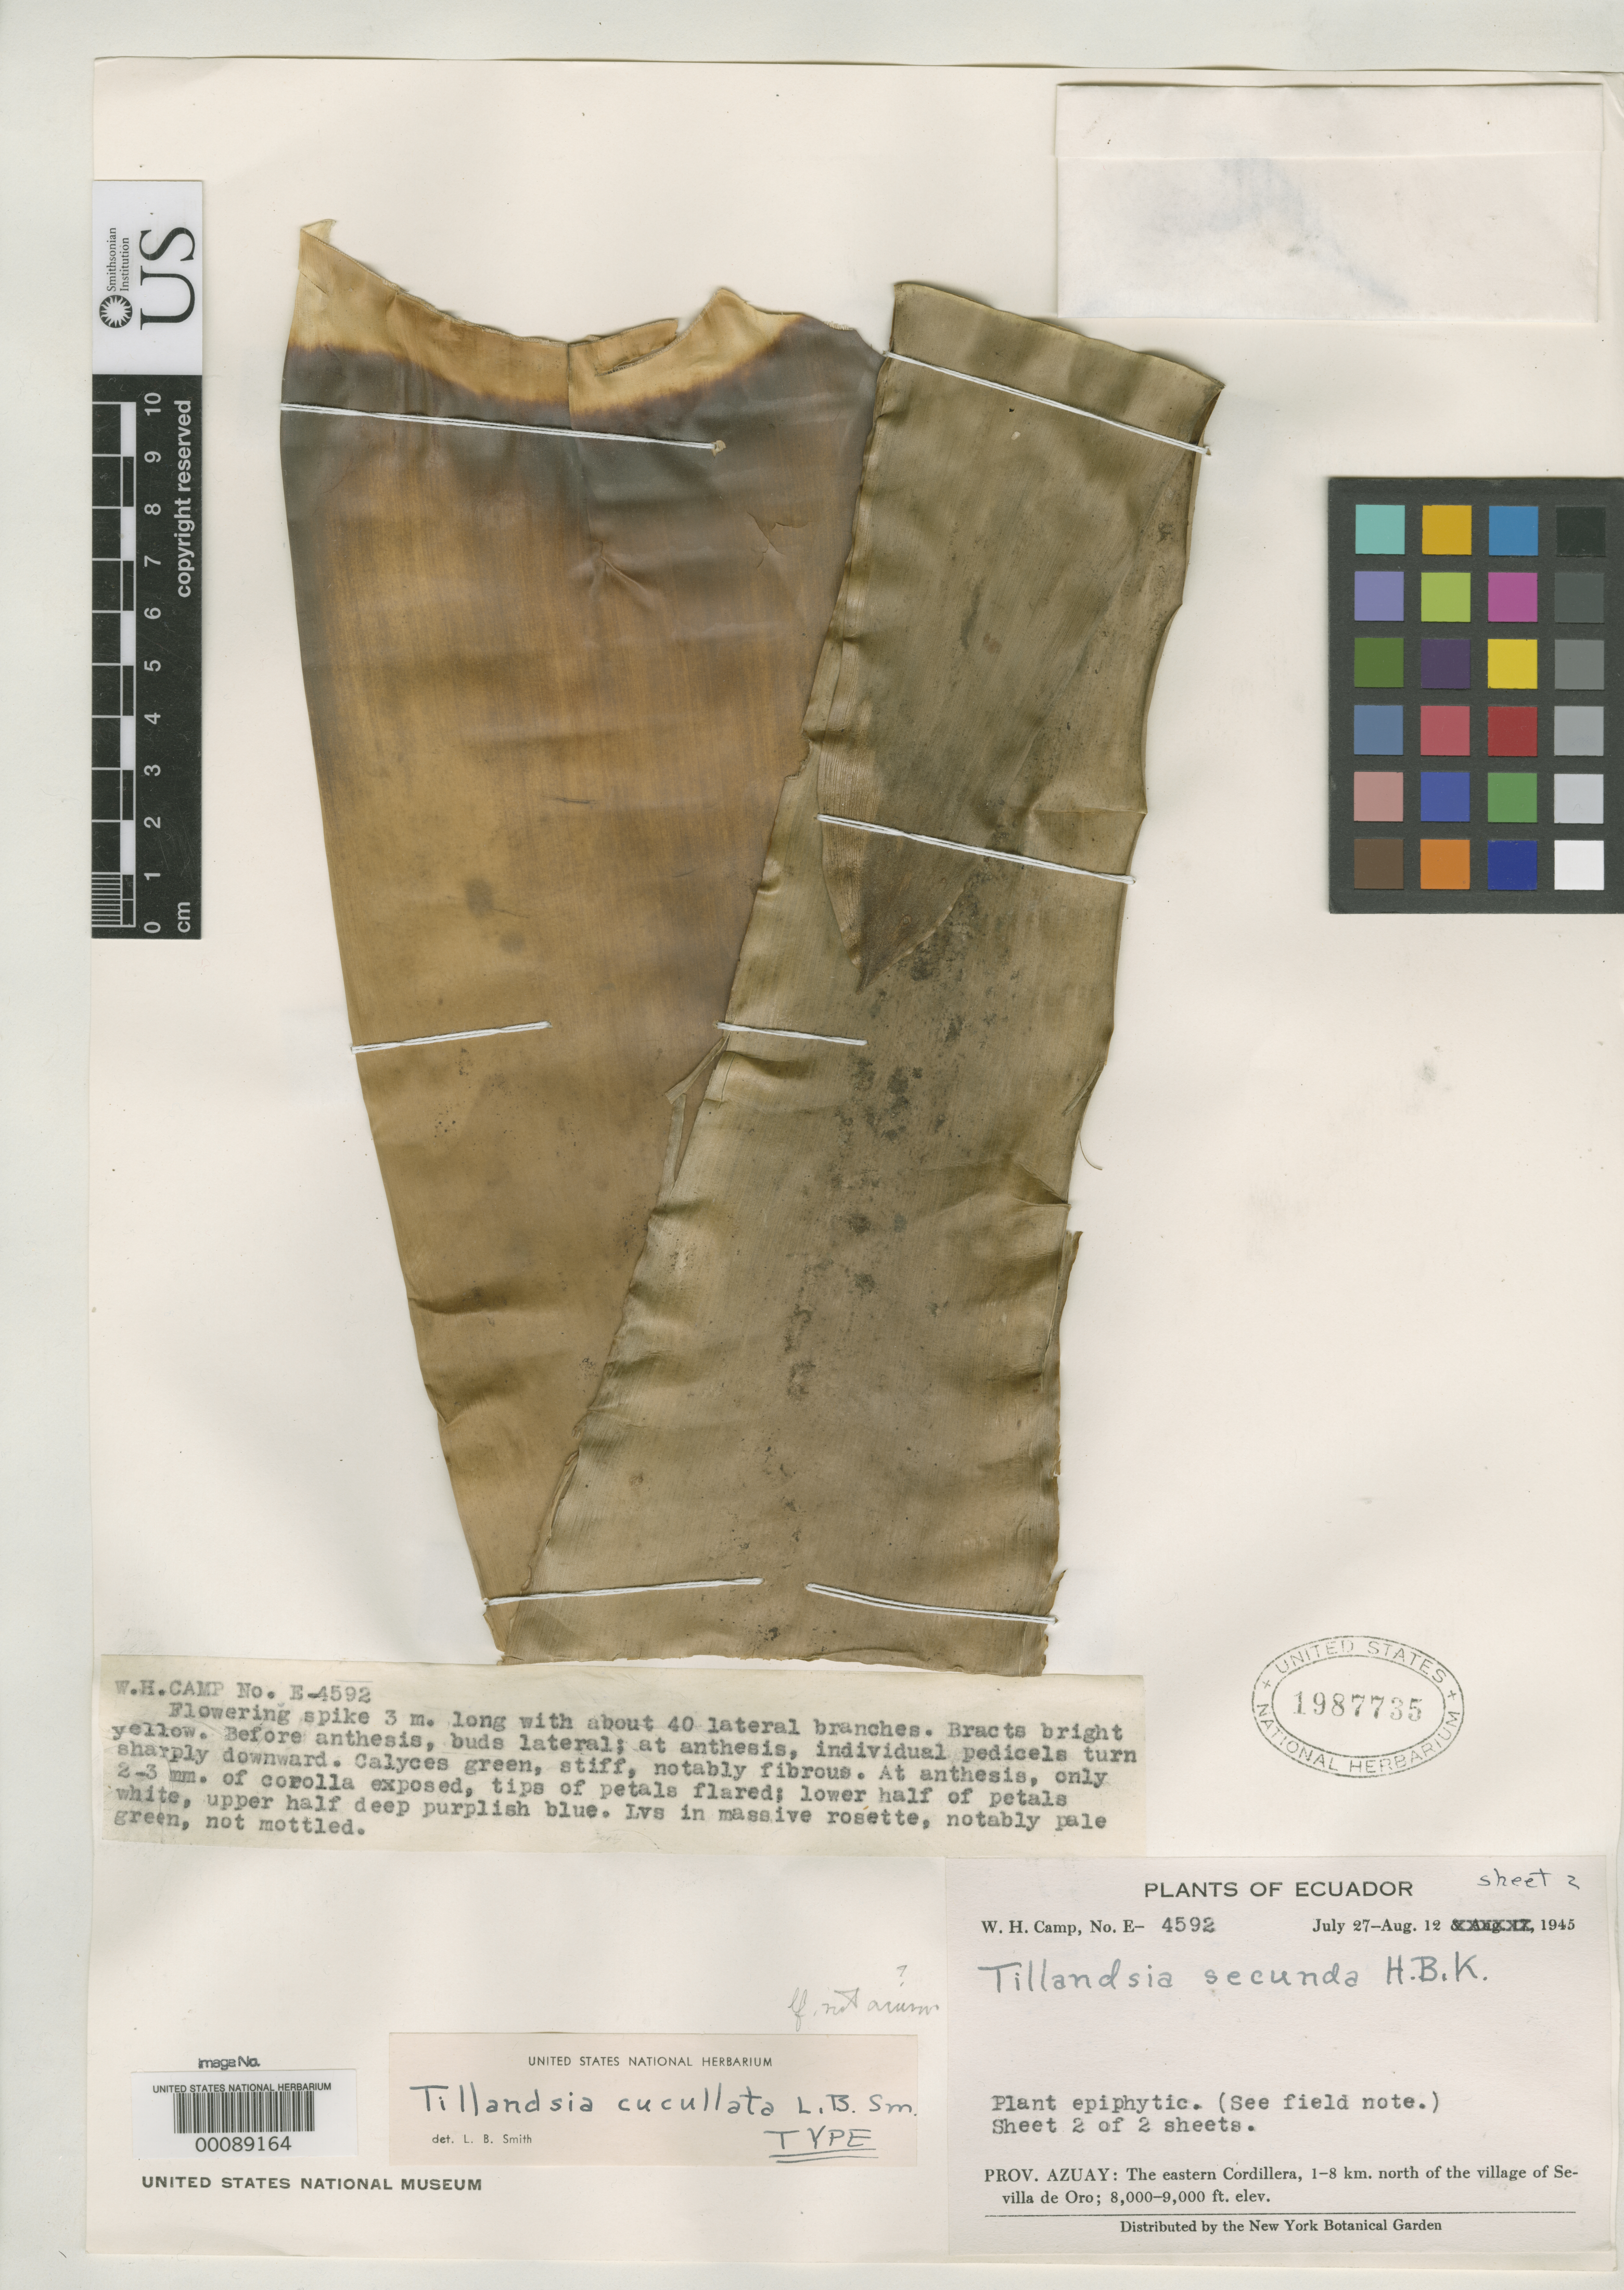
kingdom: Plantae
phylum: Tracheophyta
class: Liliopsida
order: Poales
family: Bromeliaceae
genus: Tillandsia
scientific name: Tillandsia cucullata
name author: L.B. Sm.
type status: Holotype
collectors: W. H. Camp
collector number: E 4592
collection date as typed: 27 Jul 1945 to 12 Aug 1945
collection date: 1945-07-27/1945-08-12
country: Ecuador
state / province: Azuay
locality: Eastern Cordillera, 1-8 km. north of Sevilla de Oro.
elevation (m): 2438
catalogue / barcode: US 1987735